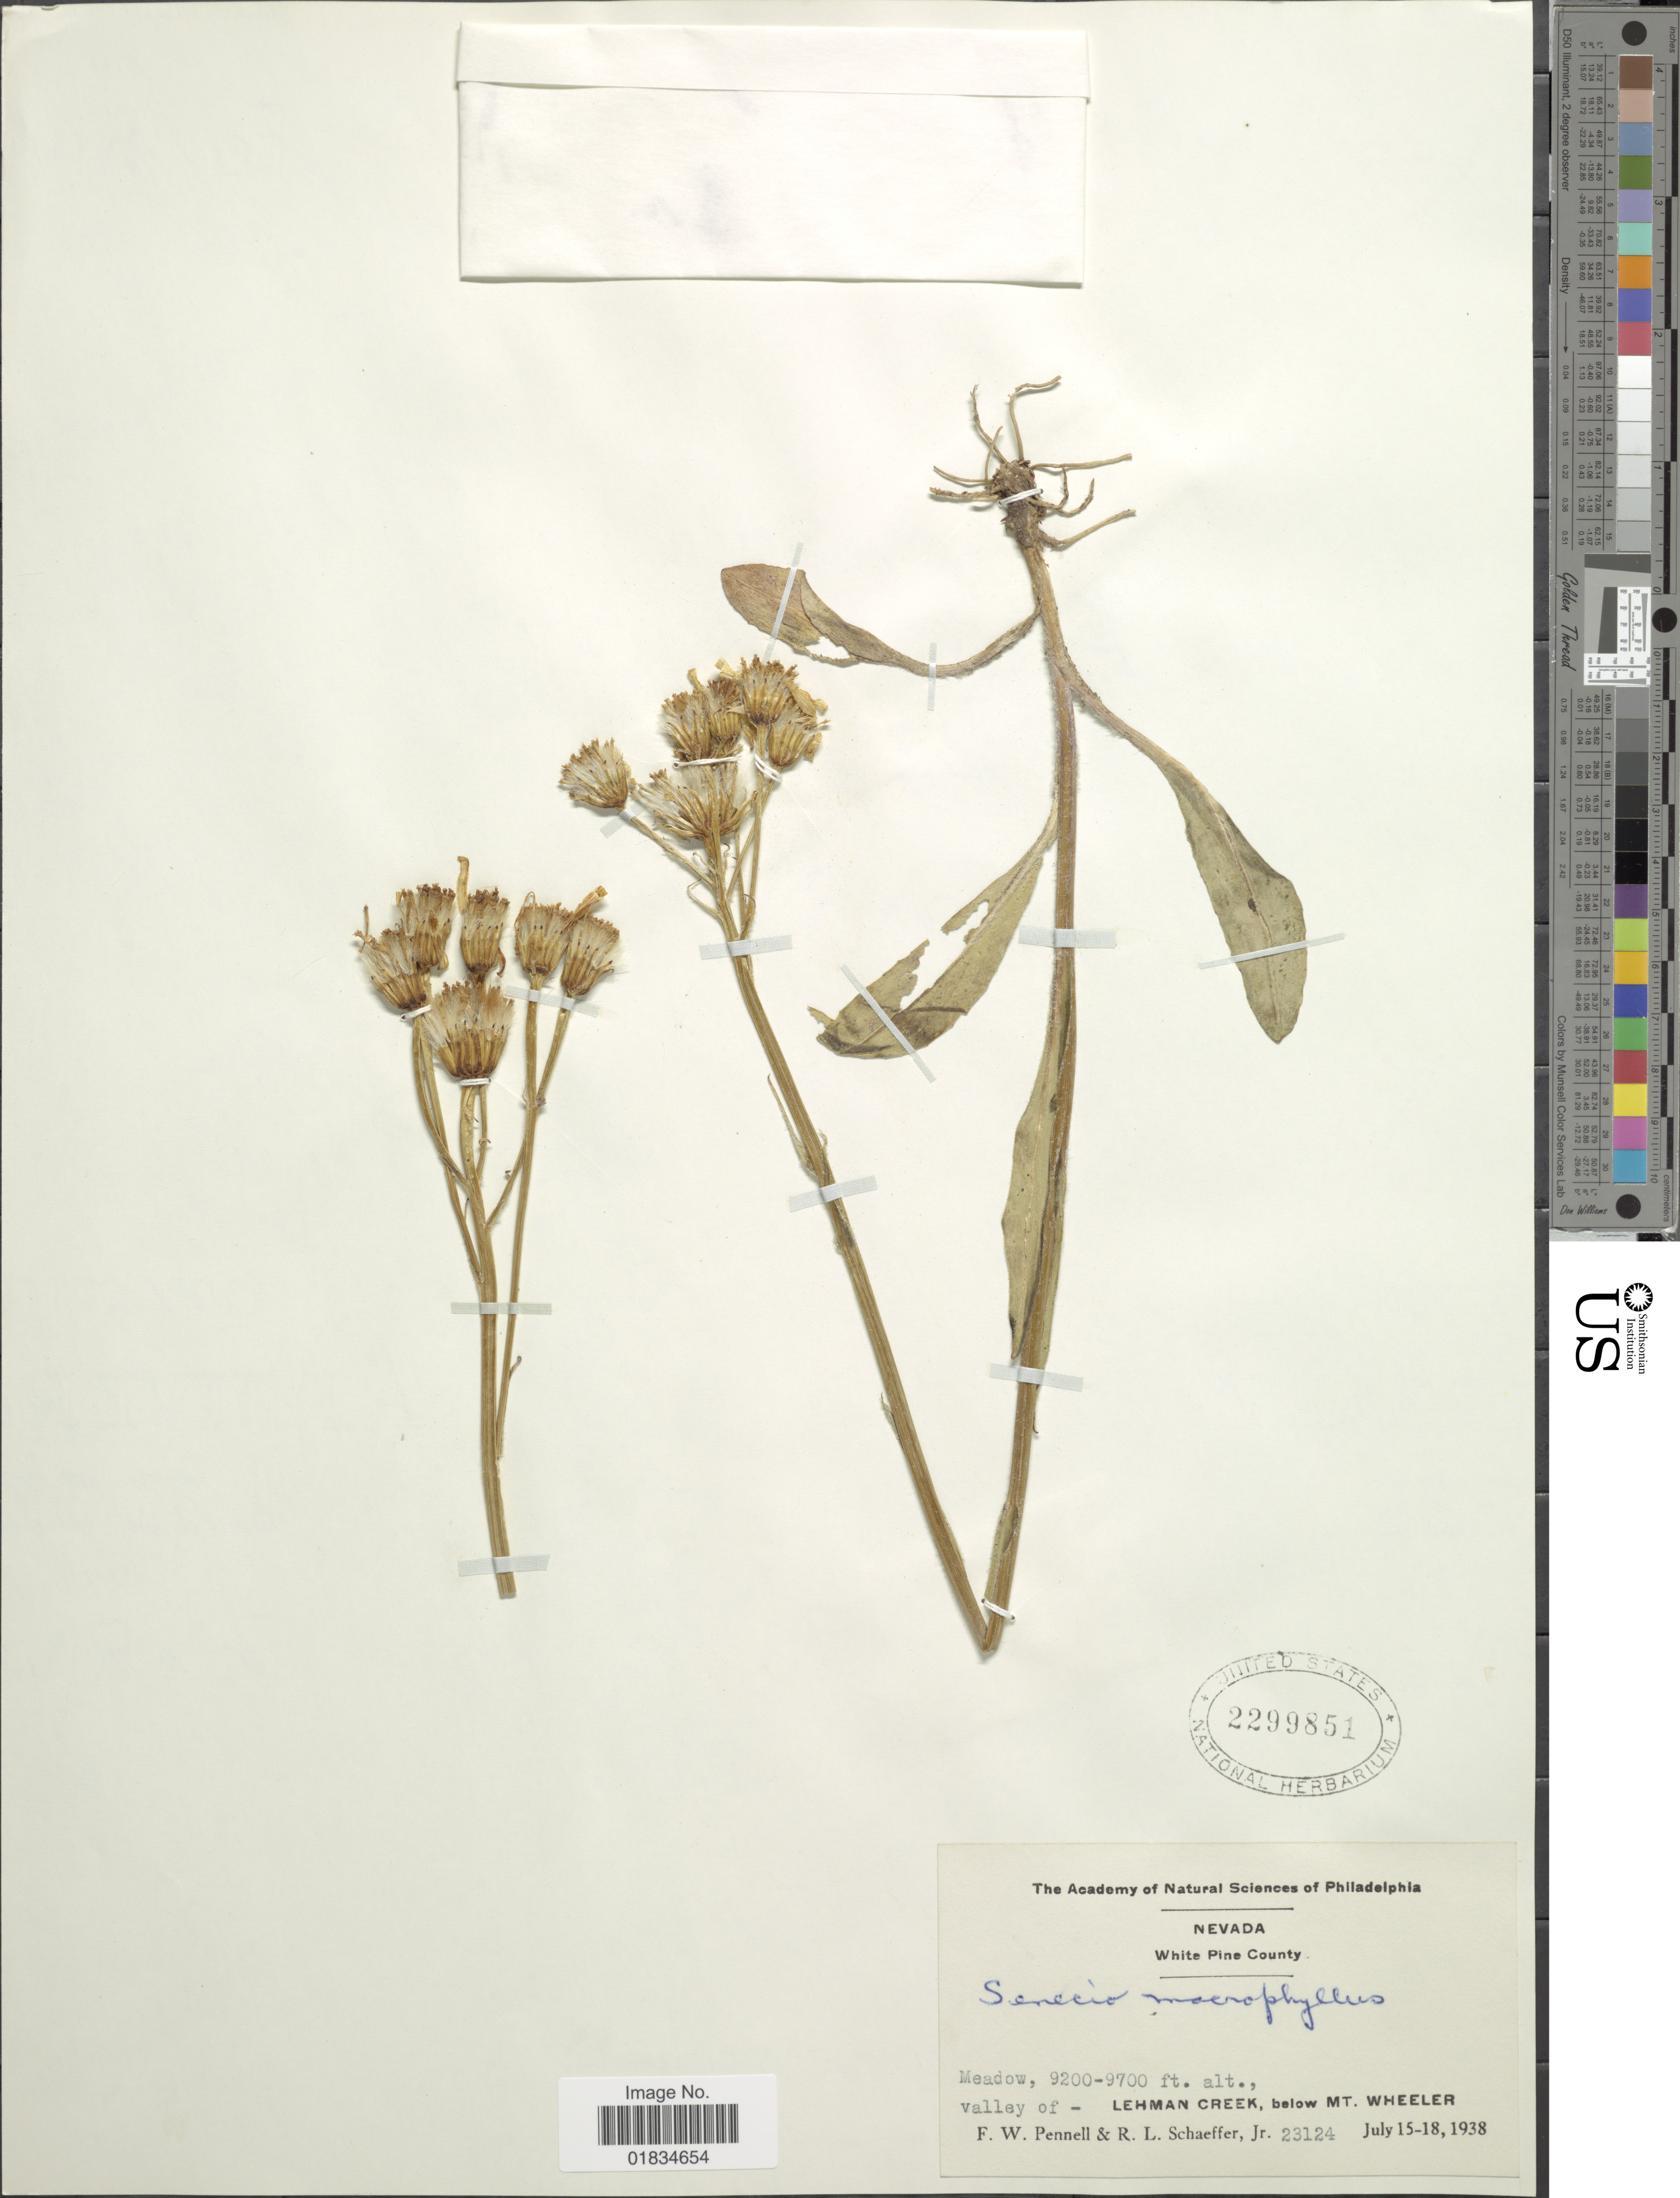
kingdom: Plantae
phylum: Tracheophyta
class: Magnoliopsida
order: Asterales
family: Asteraceae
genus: Senecio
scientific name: Senecio morisii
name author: J. Calvo & Bacch.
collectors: F. W. Pennell & R. Shaeffer Jr.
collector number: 23124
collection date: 1938-07-15/1938-07-18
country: United States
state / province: Nevada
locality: White Pine County, valley of - Lehman Creek, below Mt. Wheeler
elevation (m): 2804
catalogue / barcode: US 2299851